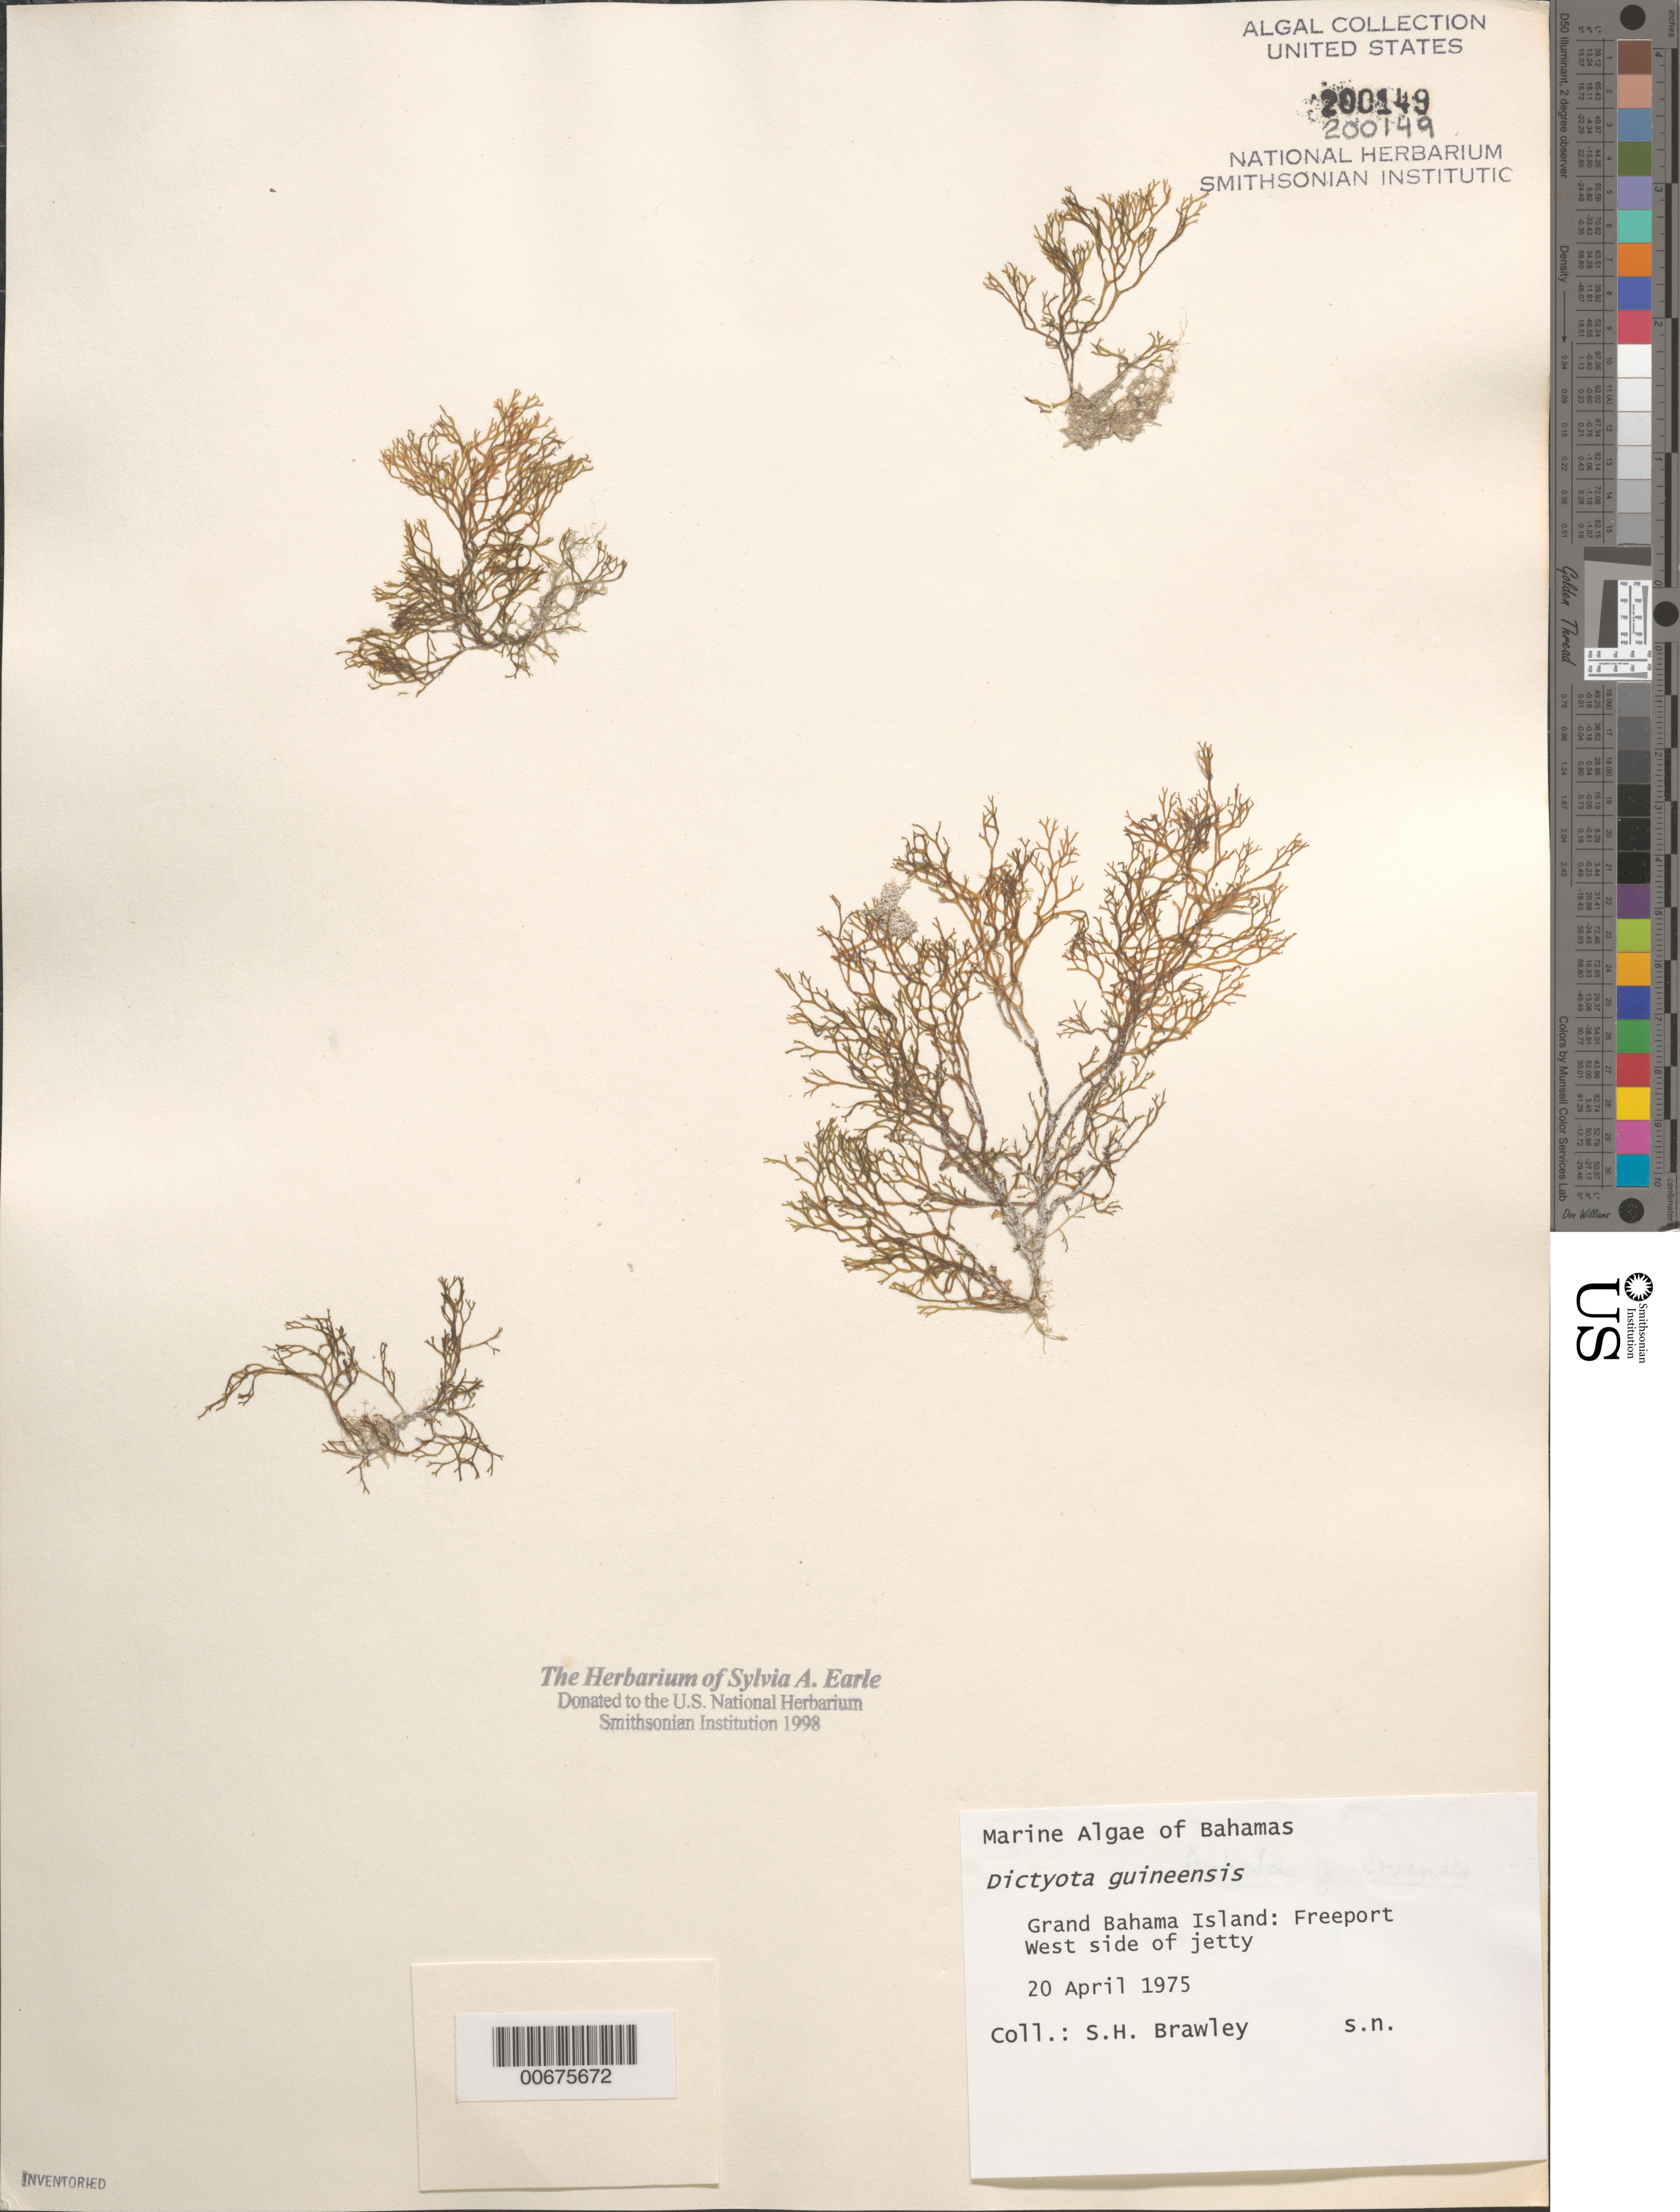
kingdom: Chromista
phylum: Ochrophyta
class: Phaeophyceae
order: Dictyotales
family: Dictyotaceae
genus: Dictyota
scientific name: Dictyota guineensis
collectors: S. Brawley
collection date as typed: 20 Apr 1975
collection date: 1975-04-20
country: Bahamas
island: Grand Bahama Island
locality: Freeport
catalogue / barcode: US 200149